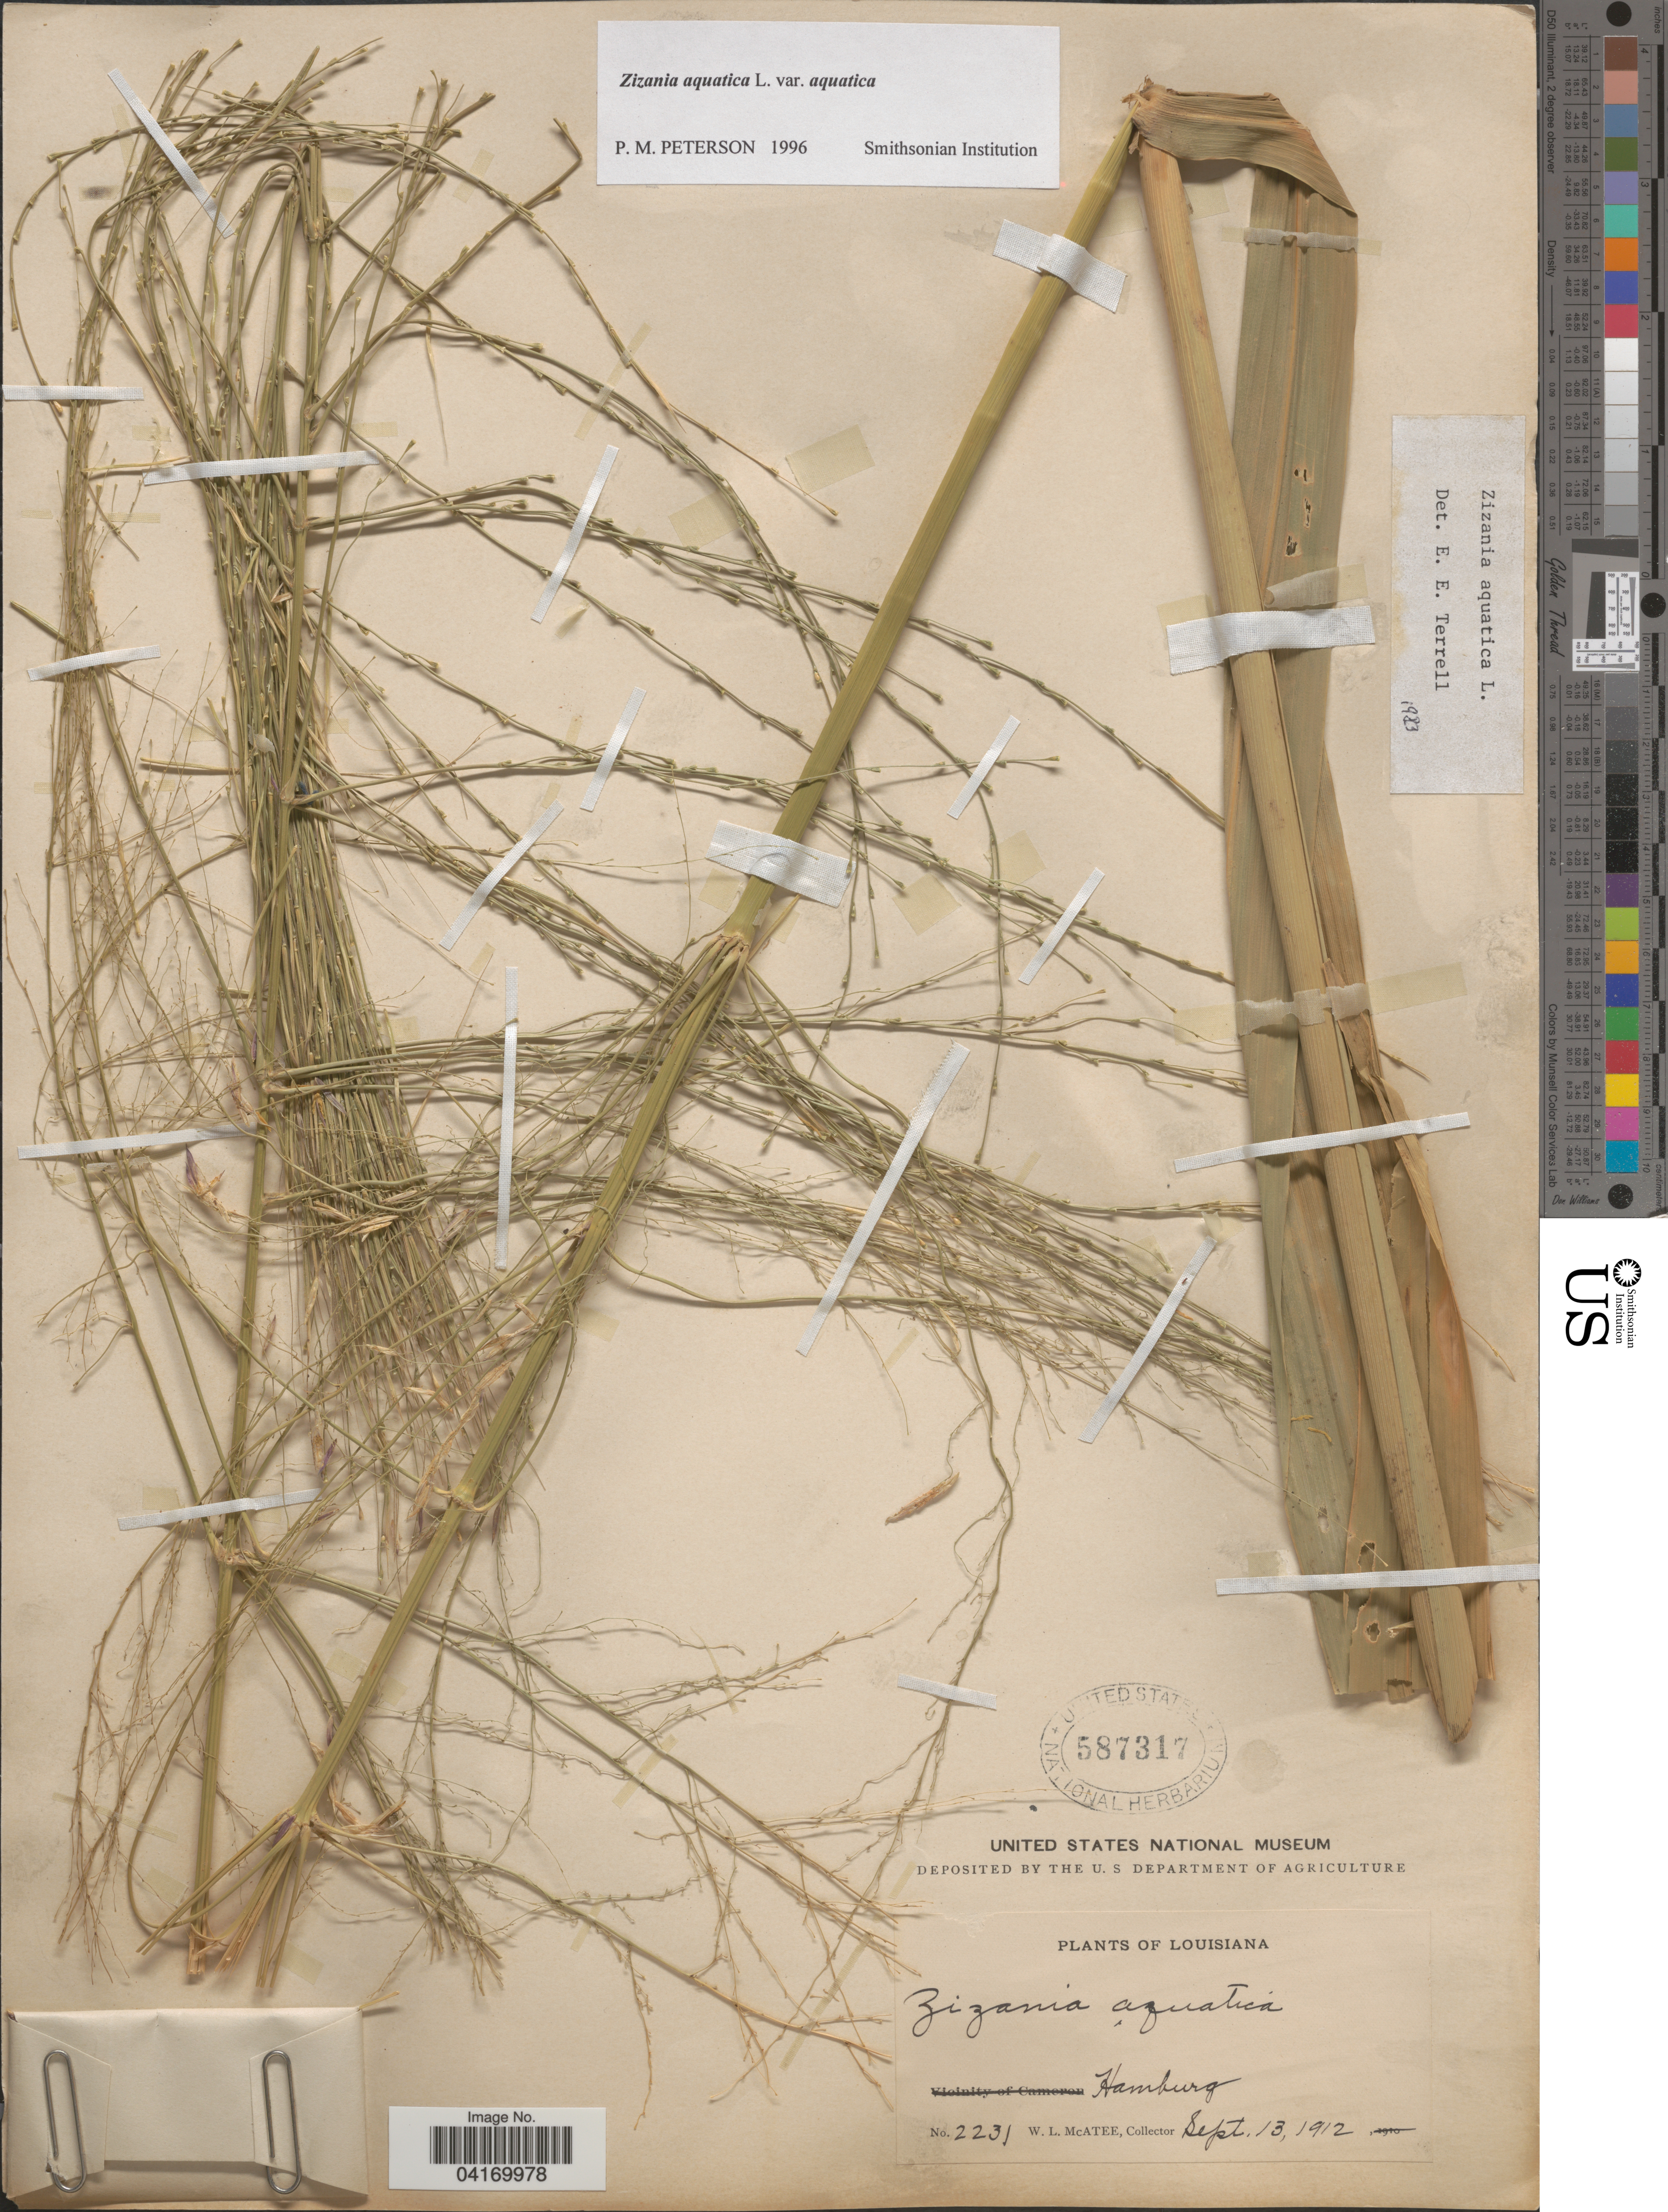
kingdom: Plantae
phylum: Tracheophyta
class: Liliopsida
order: Poales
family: Poaceae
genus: Zizania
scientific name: Zizania aquatica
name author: L.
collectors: W. McAtee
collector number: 2231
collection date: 1912-09-13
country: United States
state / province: Louisiana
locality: Hamburg.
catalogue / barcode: US 587317